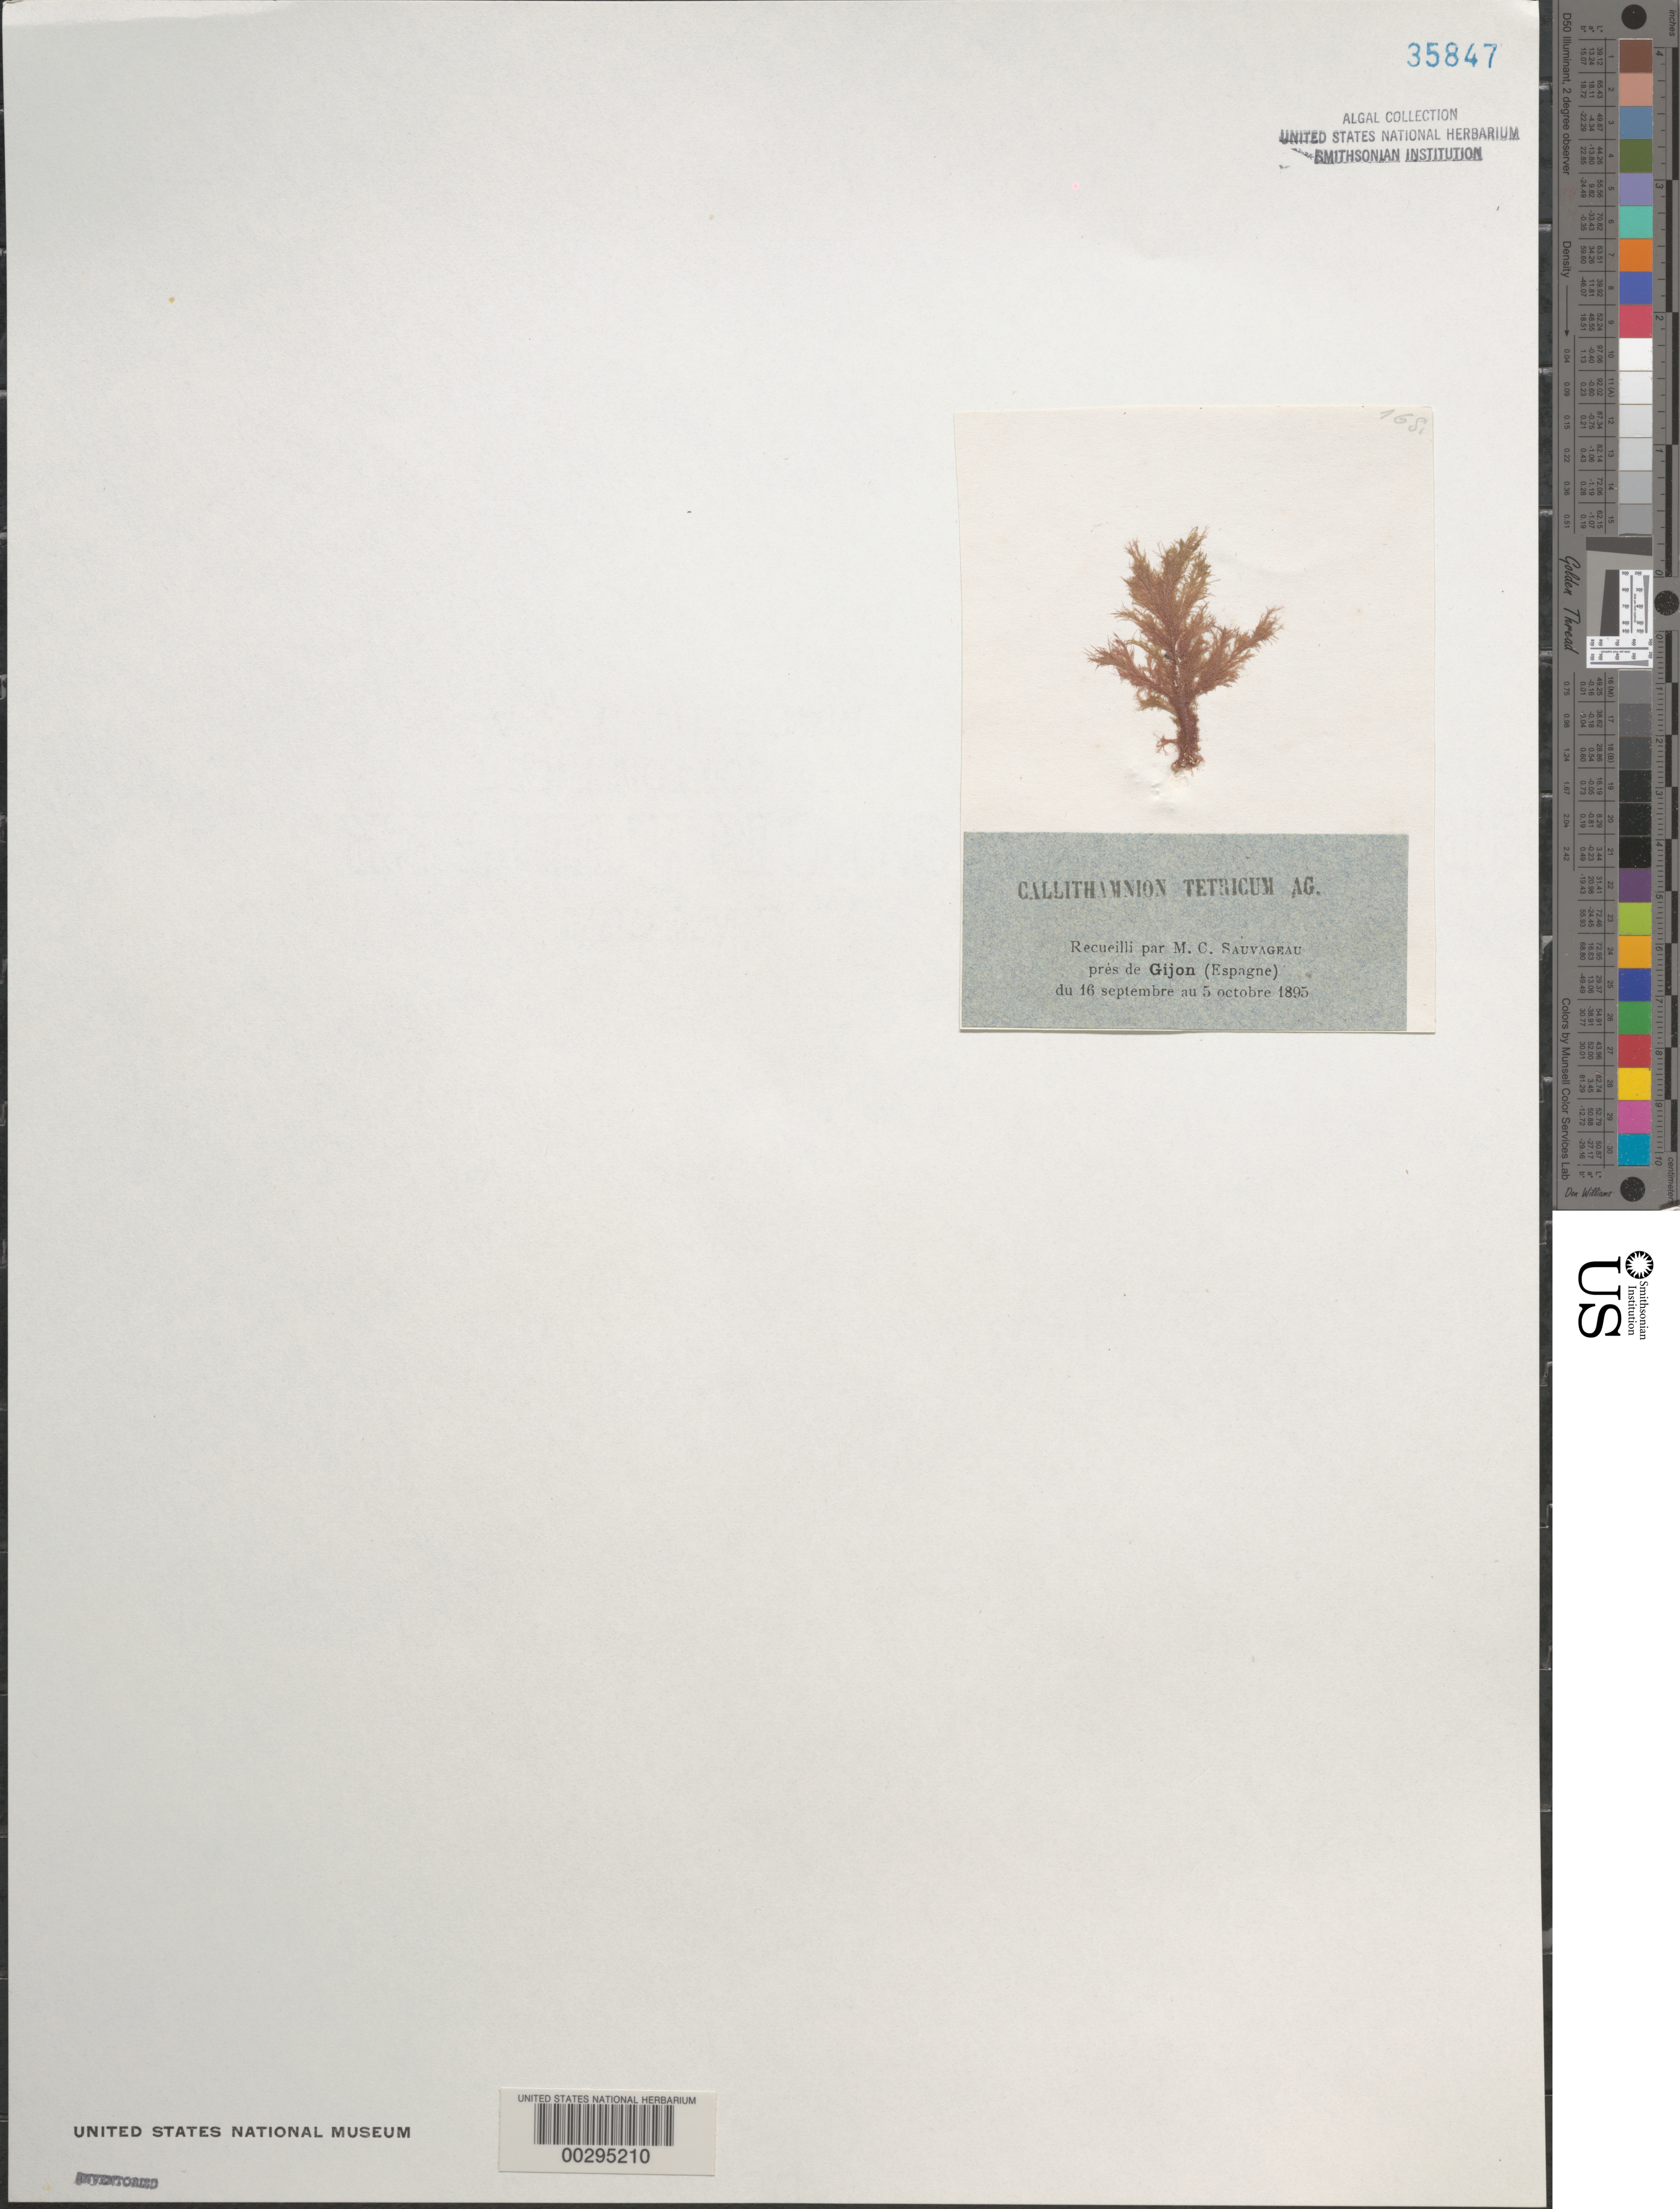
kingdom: Plantae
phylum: Rhodophyta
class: Florideophyceae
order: Ceramiales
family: Callithamniaceae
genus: Callithamnion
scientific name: Callithamnion tetricum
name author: (Dillwyn) S.F. Gray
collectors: C. F. Sauvageau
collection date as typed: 16 Sep 1895 TO 05 Oct 1895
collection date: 1895-09-16/1895-10-05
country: Spain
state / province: Principado de Asturias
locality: Gijon. Oviedo.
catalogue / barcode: US 35847